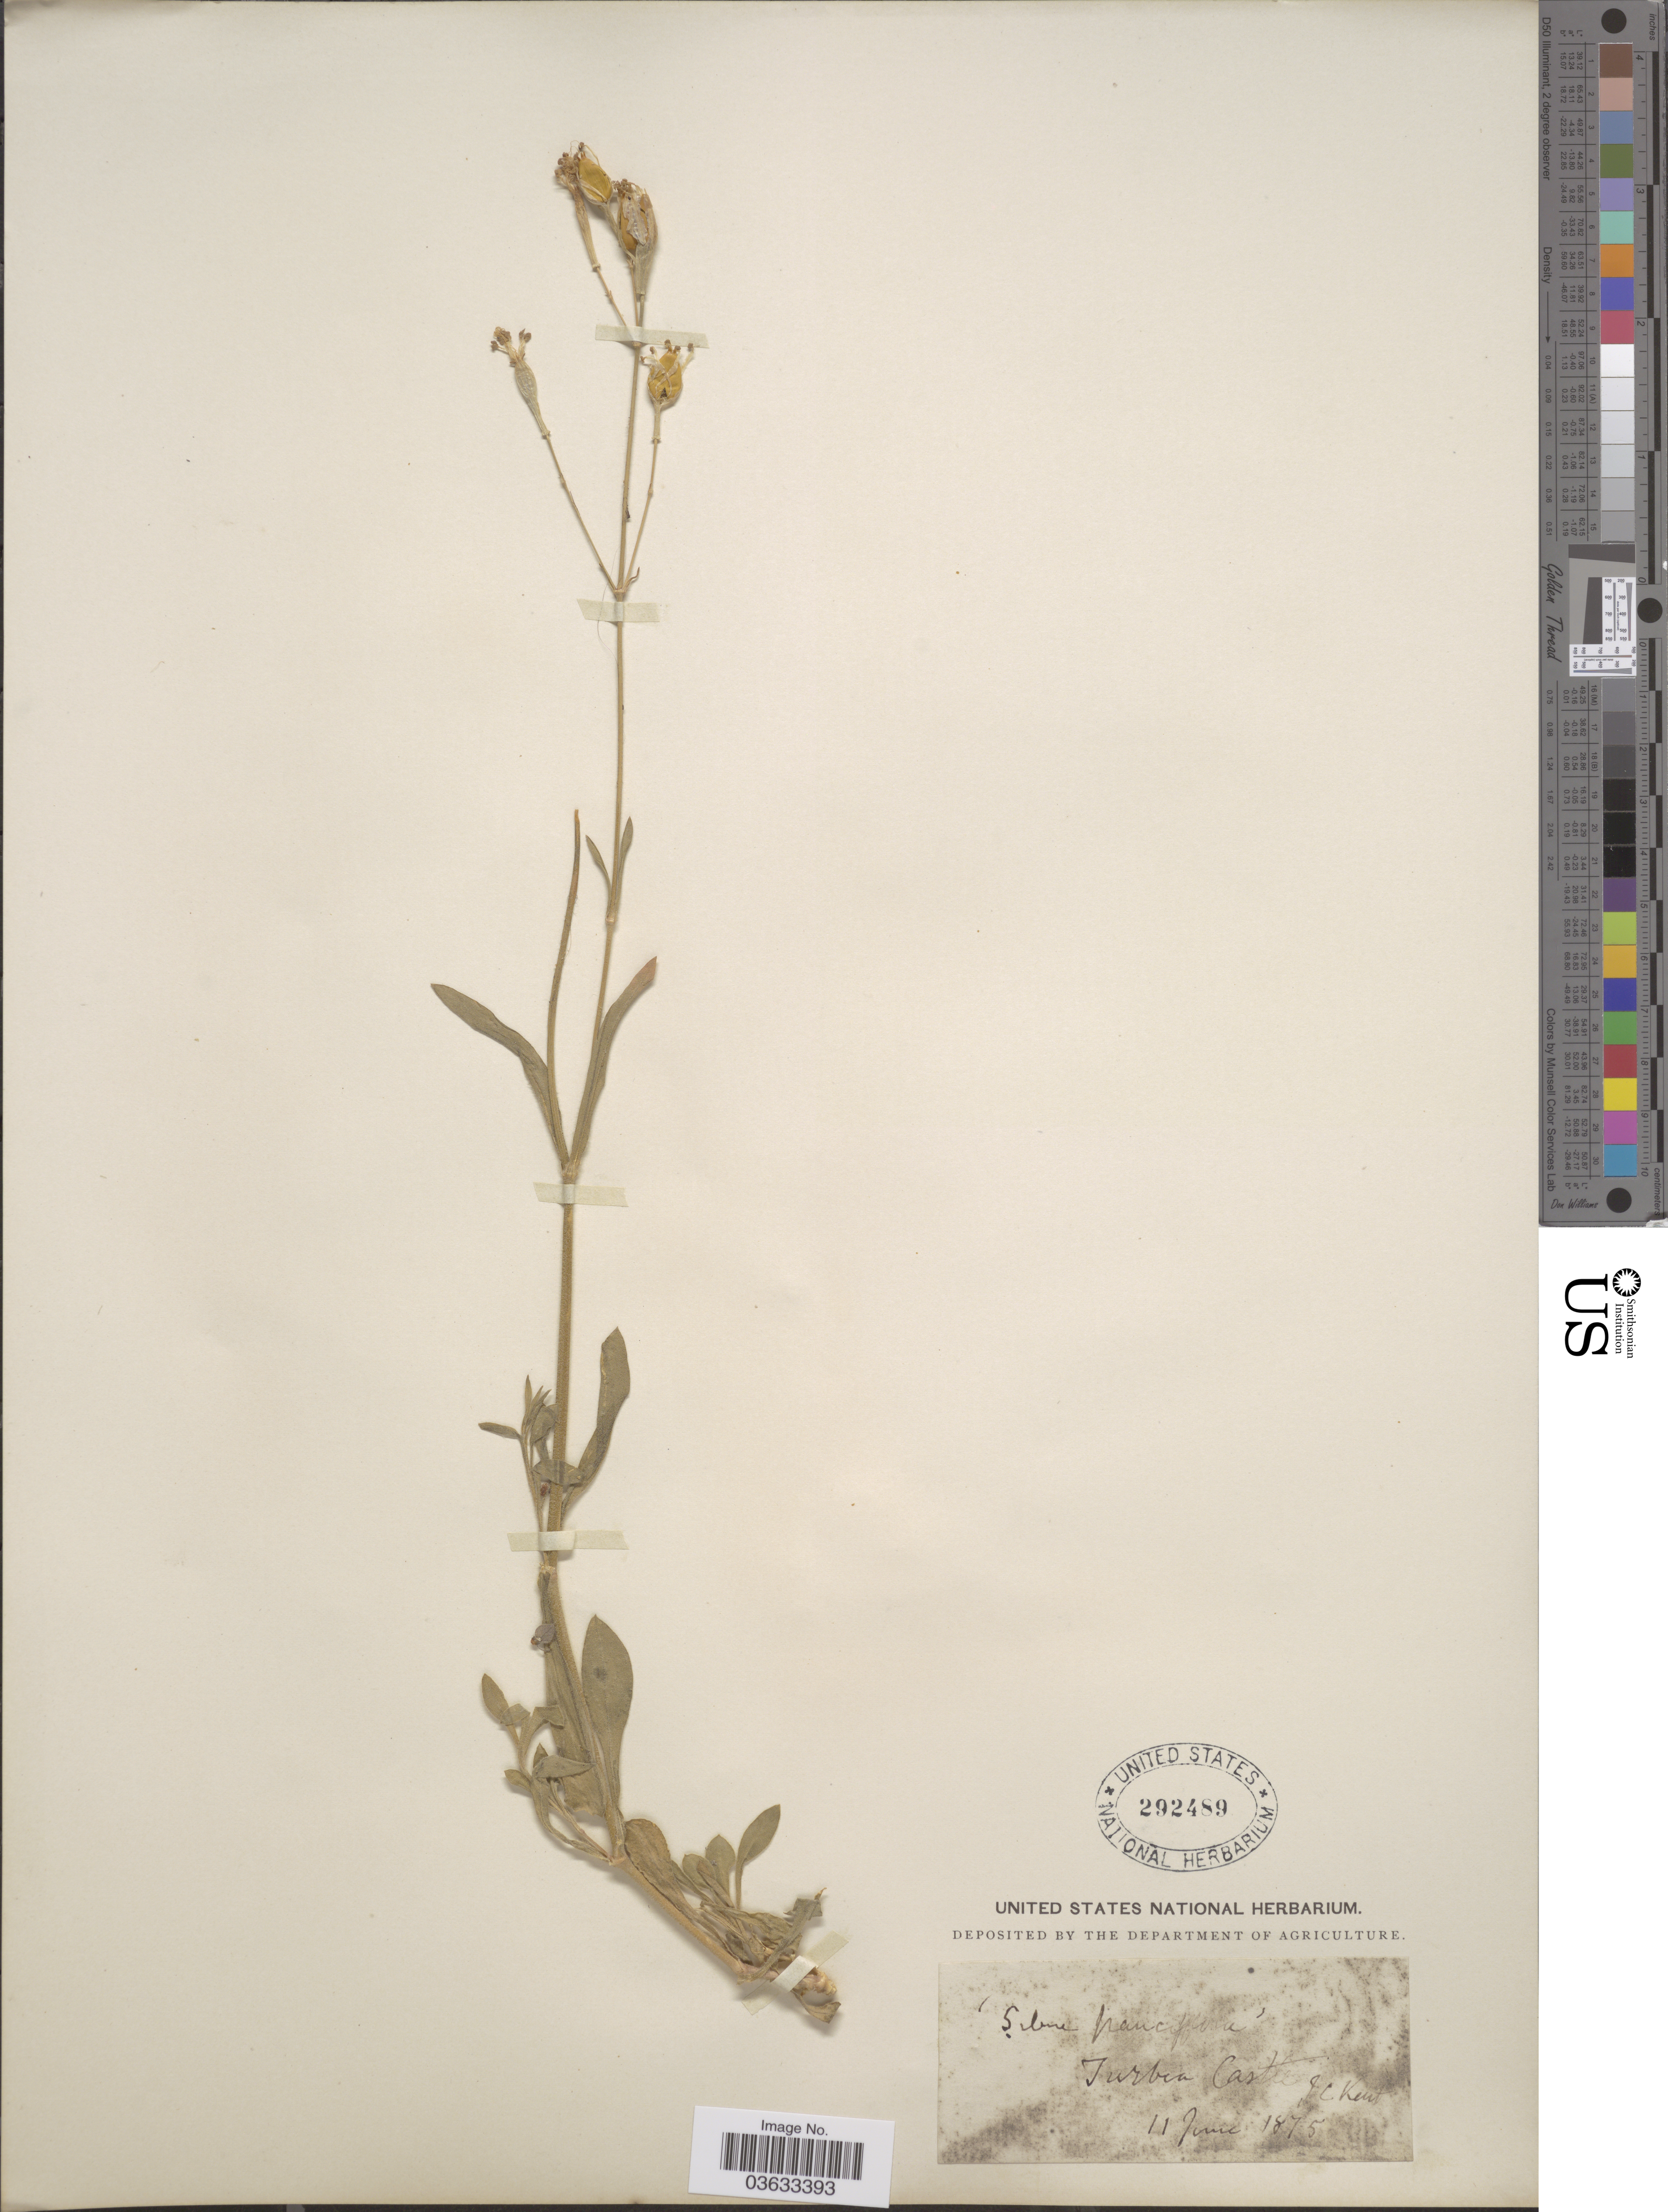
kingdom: Plantae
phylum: Tracheophyta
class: Magnoliopsida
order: Caryophyllales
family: Caryophyllaceae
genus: Silene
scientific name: Silene paucifolia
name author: Ledeb.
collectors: J. Kent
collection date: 1875-06-11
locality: Turbea Castle.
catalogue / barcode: US 292489